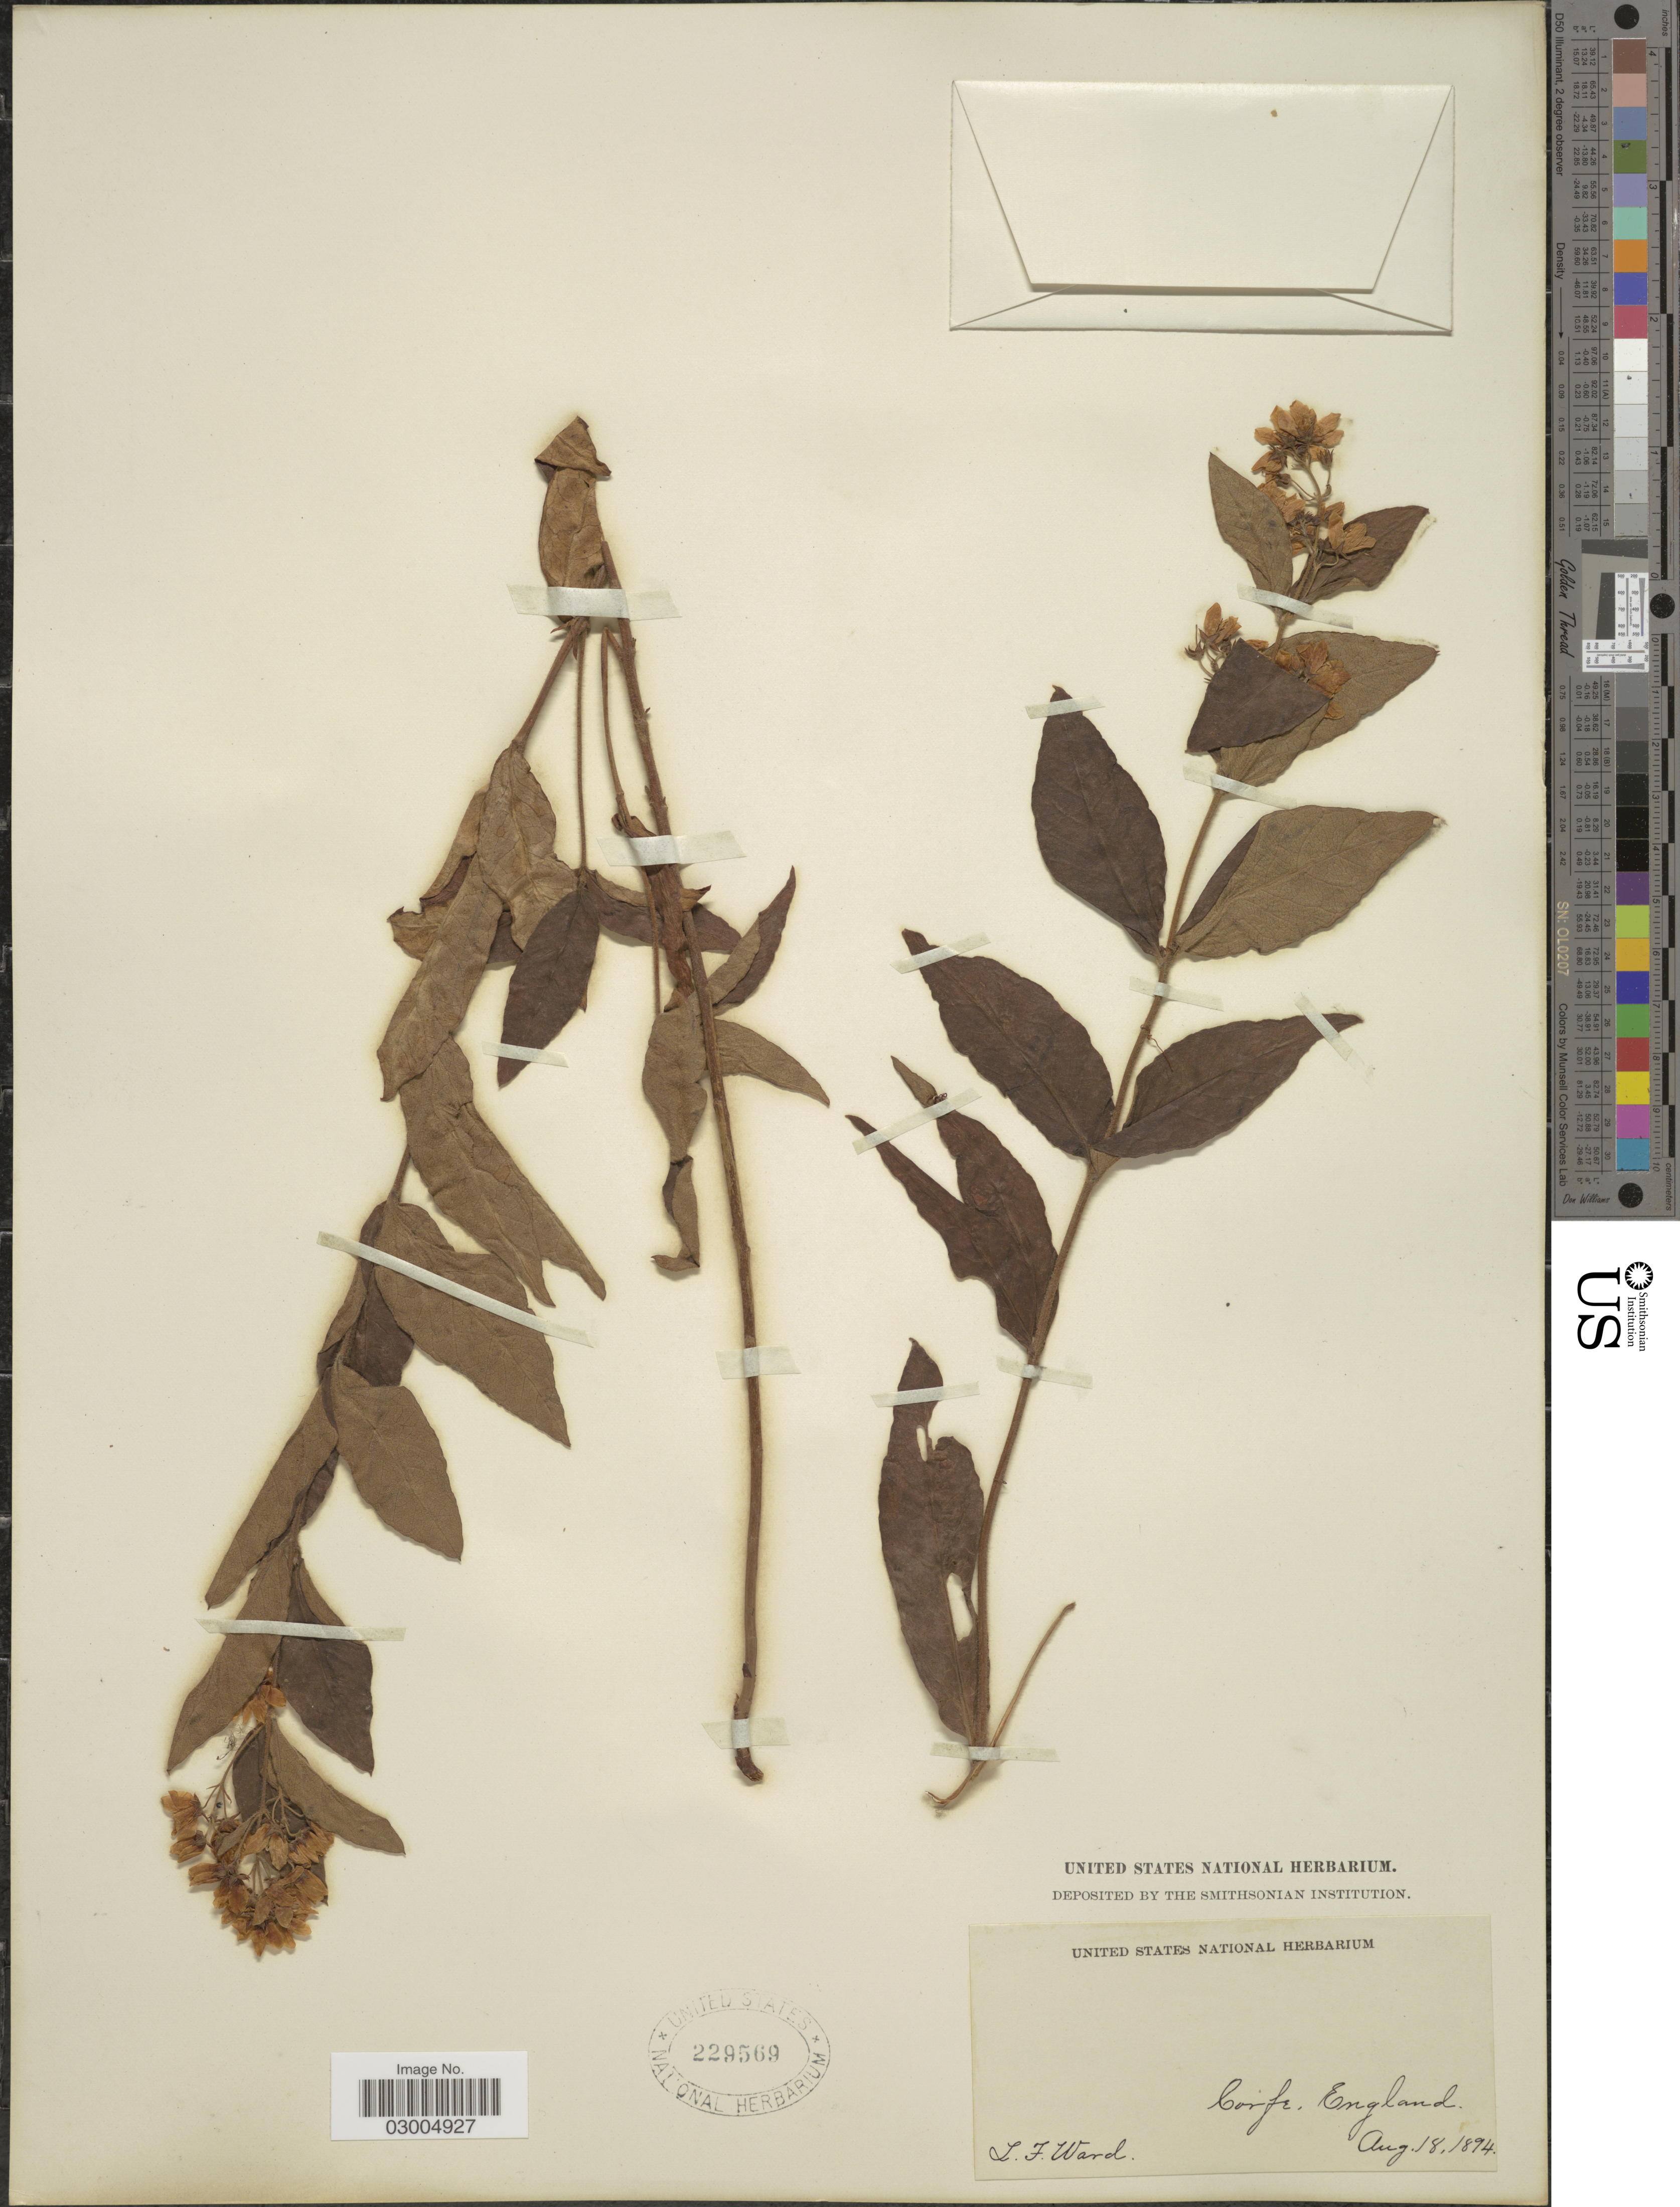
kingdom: Plantae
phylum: Tracheophyta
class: Magnoliopsida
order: Malpighiales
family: Hypericaceae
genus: Hypericum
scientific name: Hypericum sp.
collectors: L. Ward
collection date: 1894-08-18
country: United Kingdom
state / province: England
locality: Corfe.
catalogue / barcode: US 229569